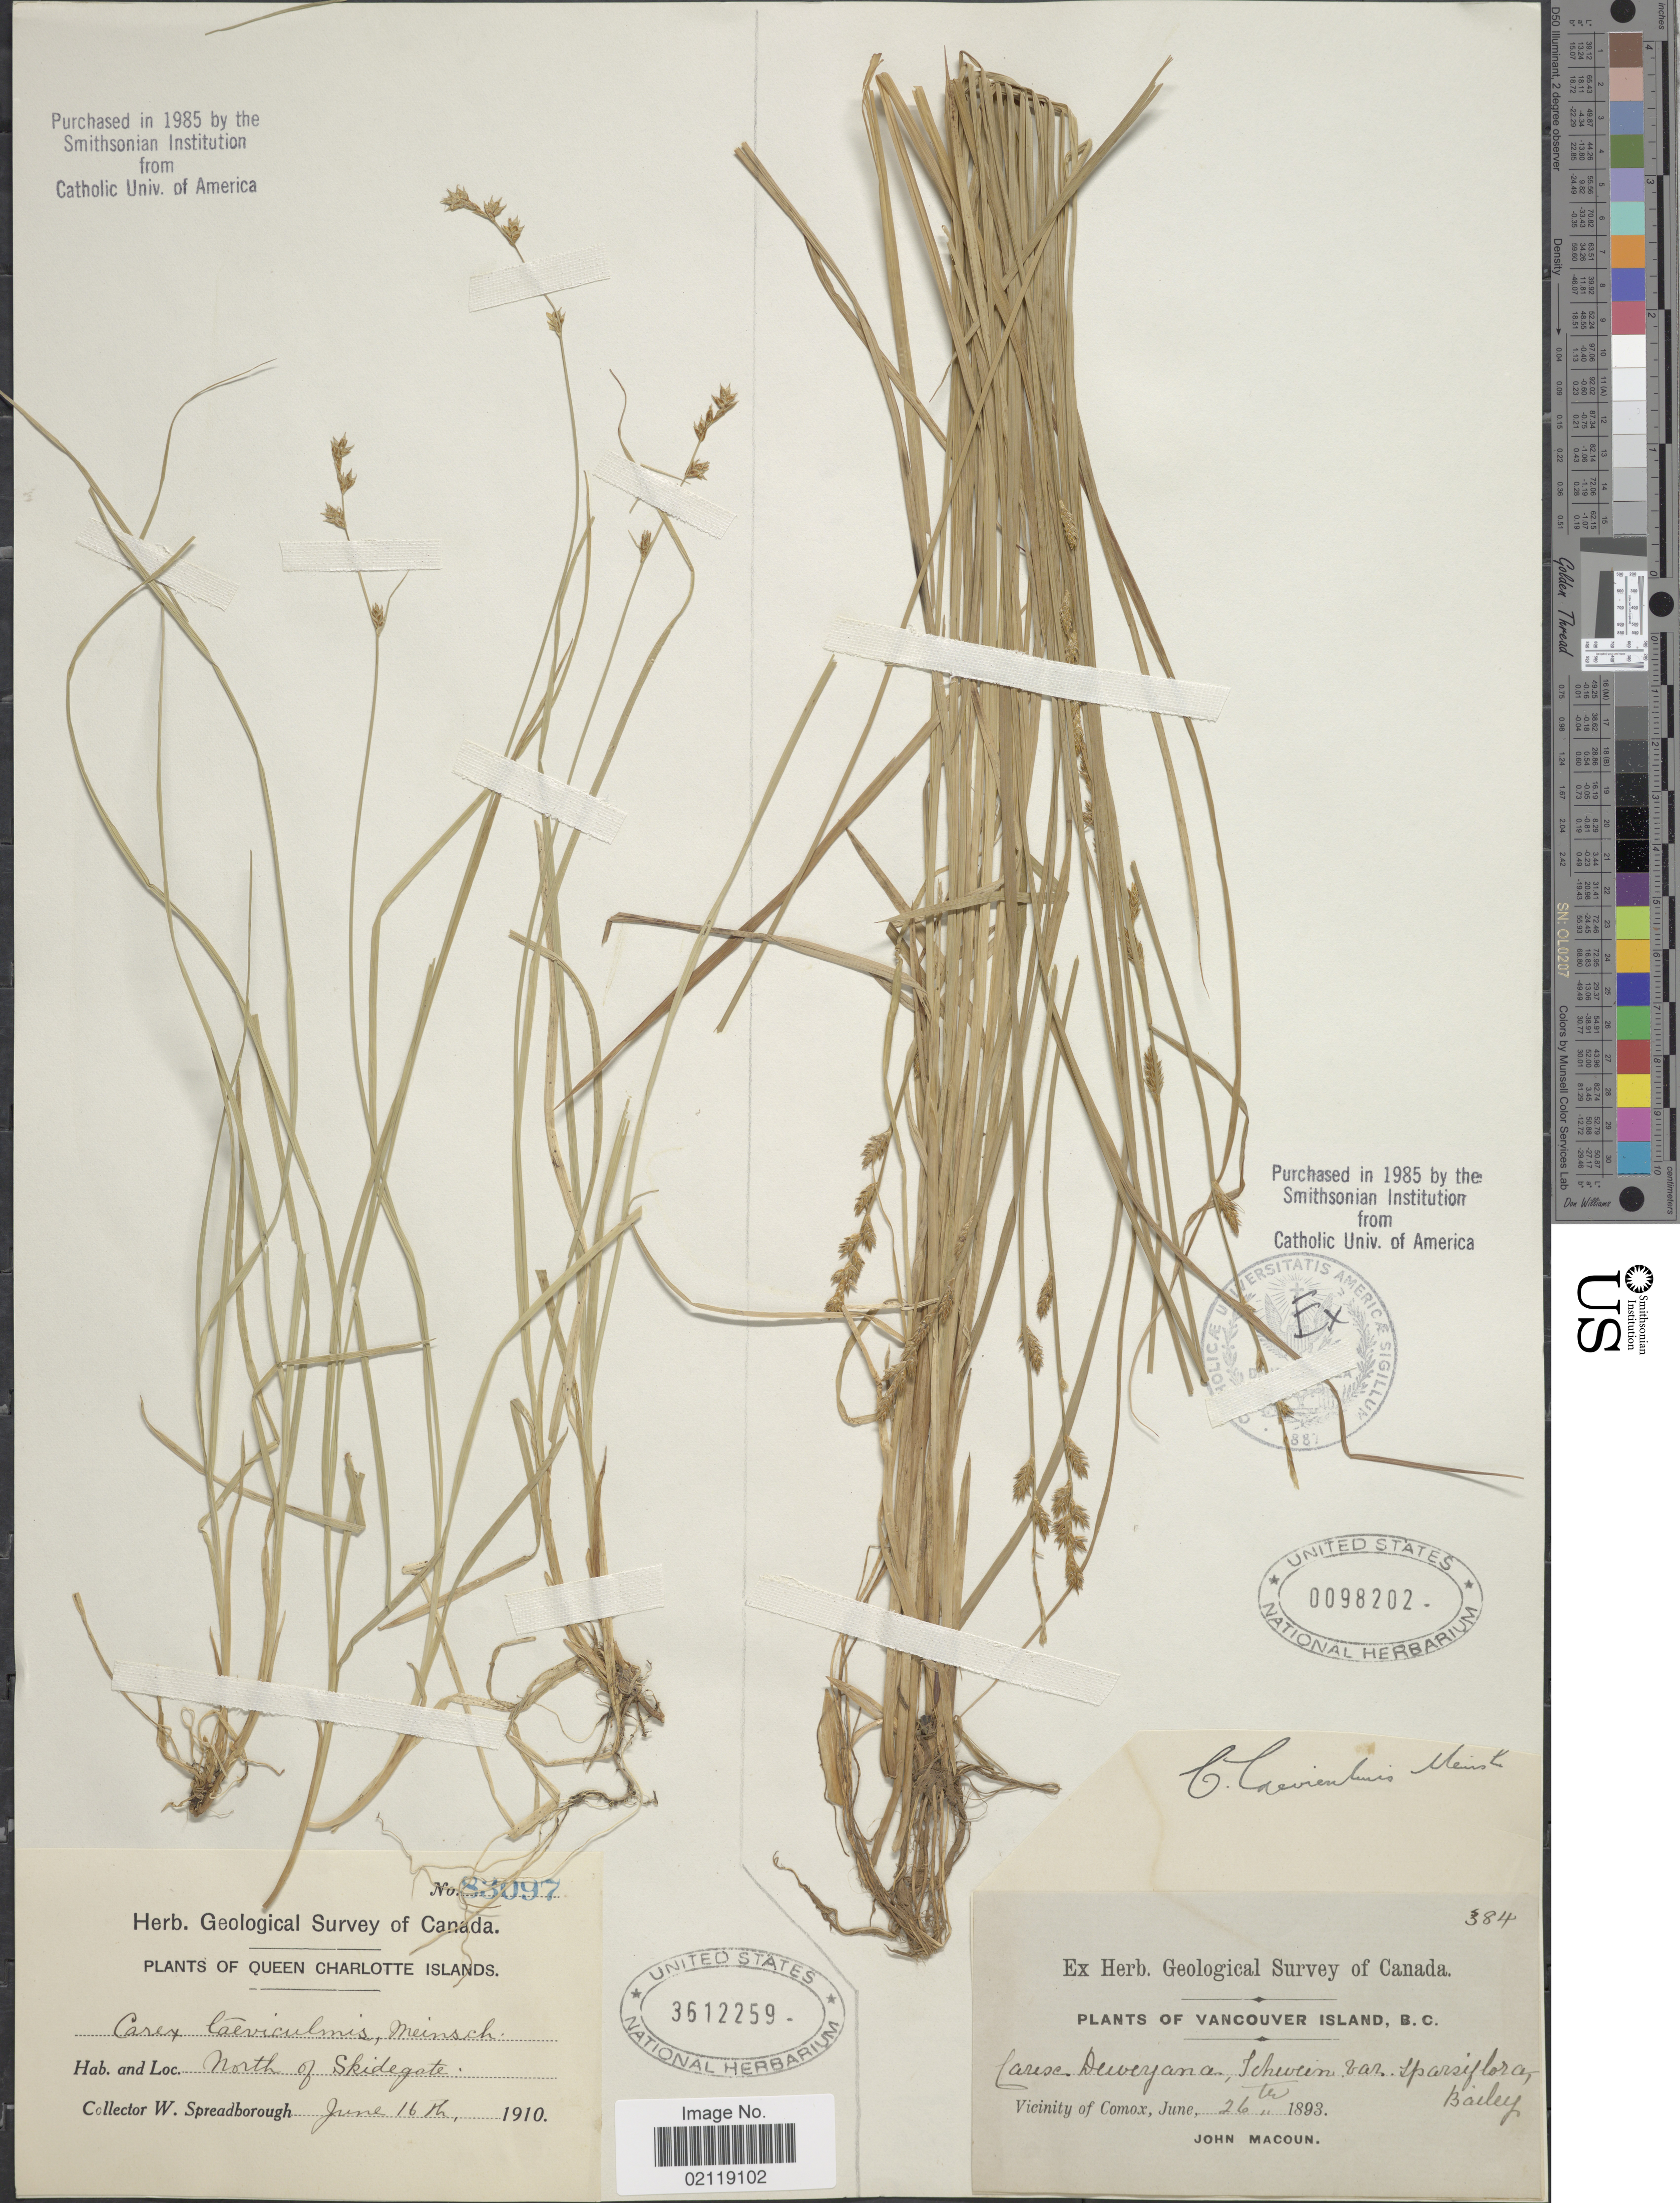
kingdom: Plantae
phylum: Tracheophyta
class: Liliopsida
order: Poales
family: Cyperaceae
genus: Carex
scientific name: Carex laeviculmis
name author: Meinsh.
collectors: W. Spreadborough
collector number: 83097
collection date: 1910-06-16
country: Canada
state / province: British Columbia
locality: Queen Charlotte Islands. North of Skidgate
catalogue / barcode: US 3612259